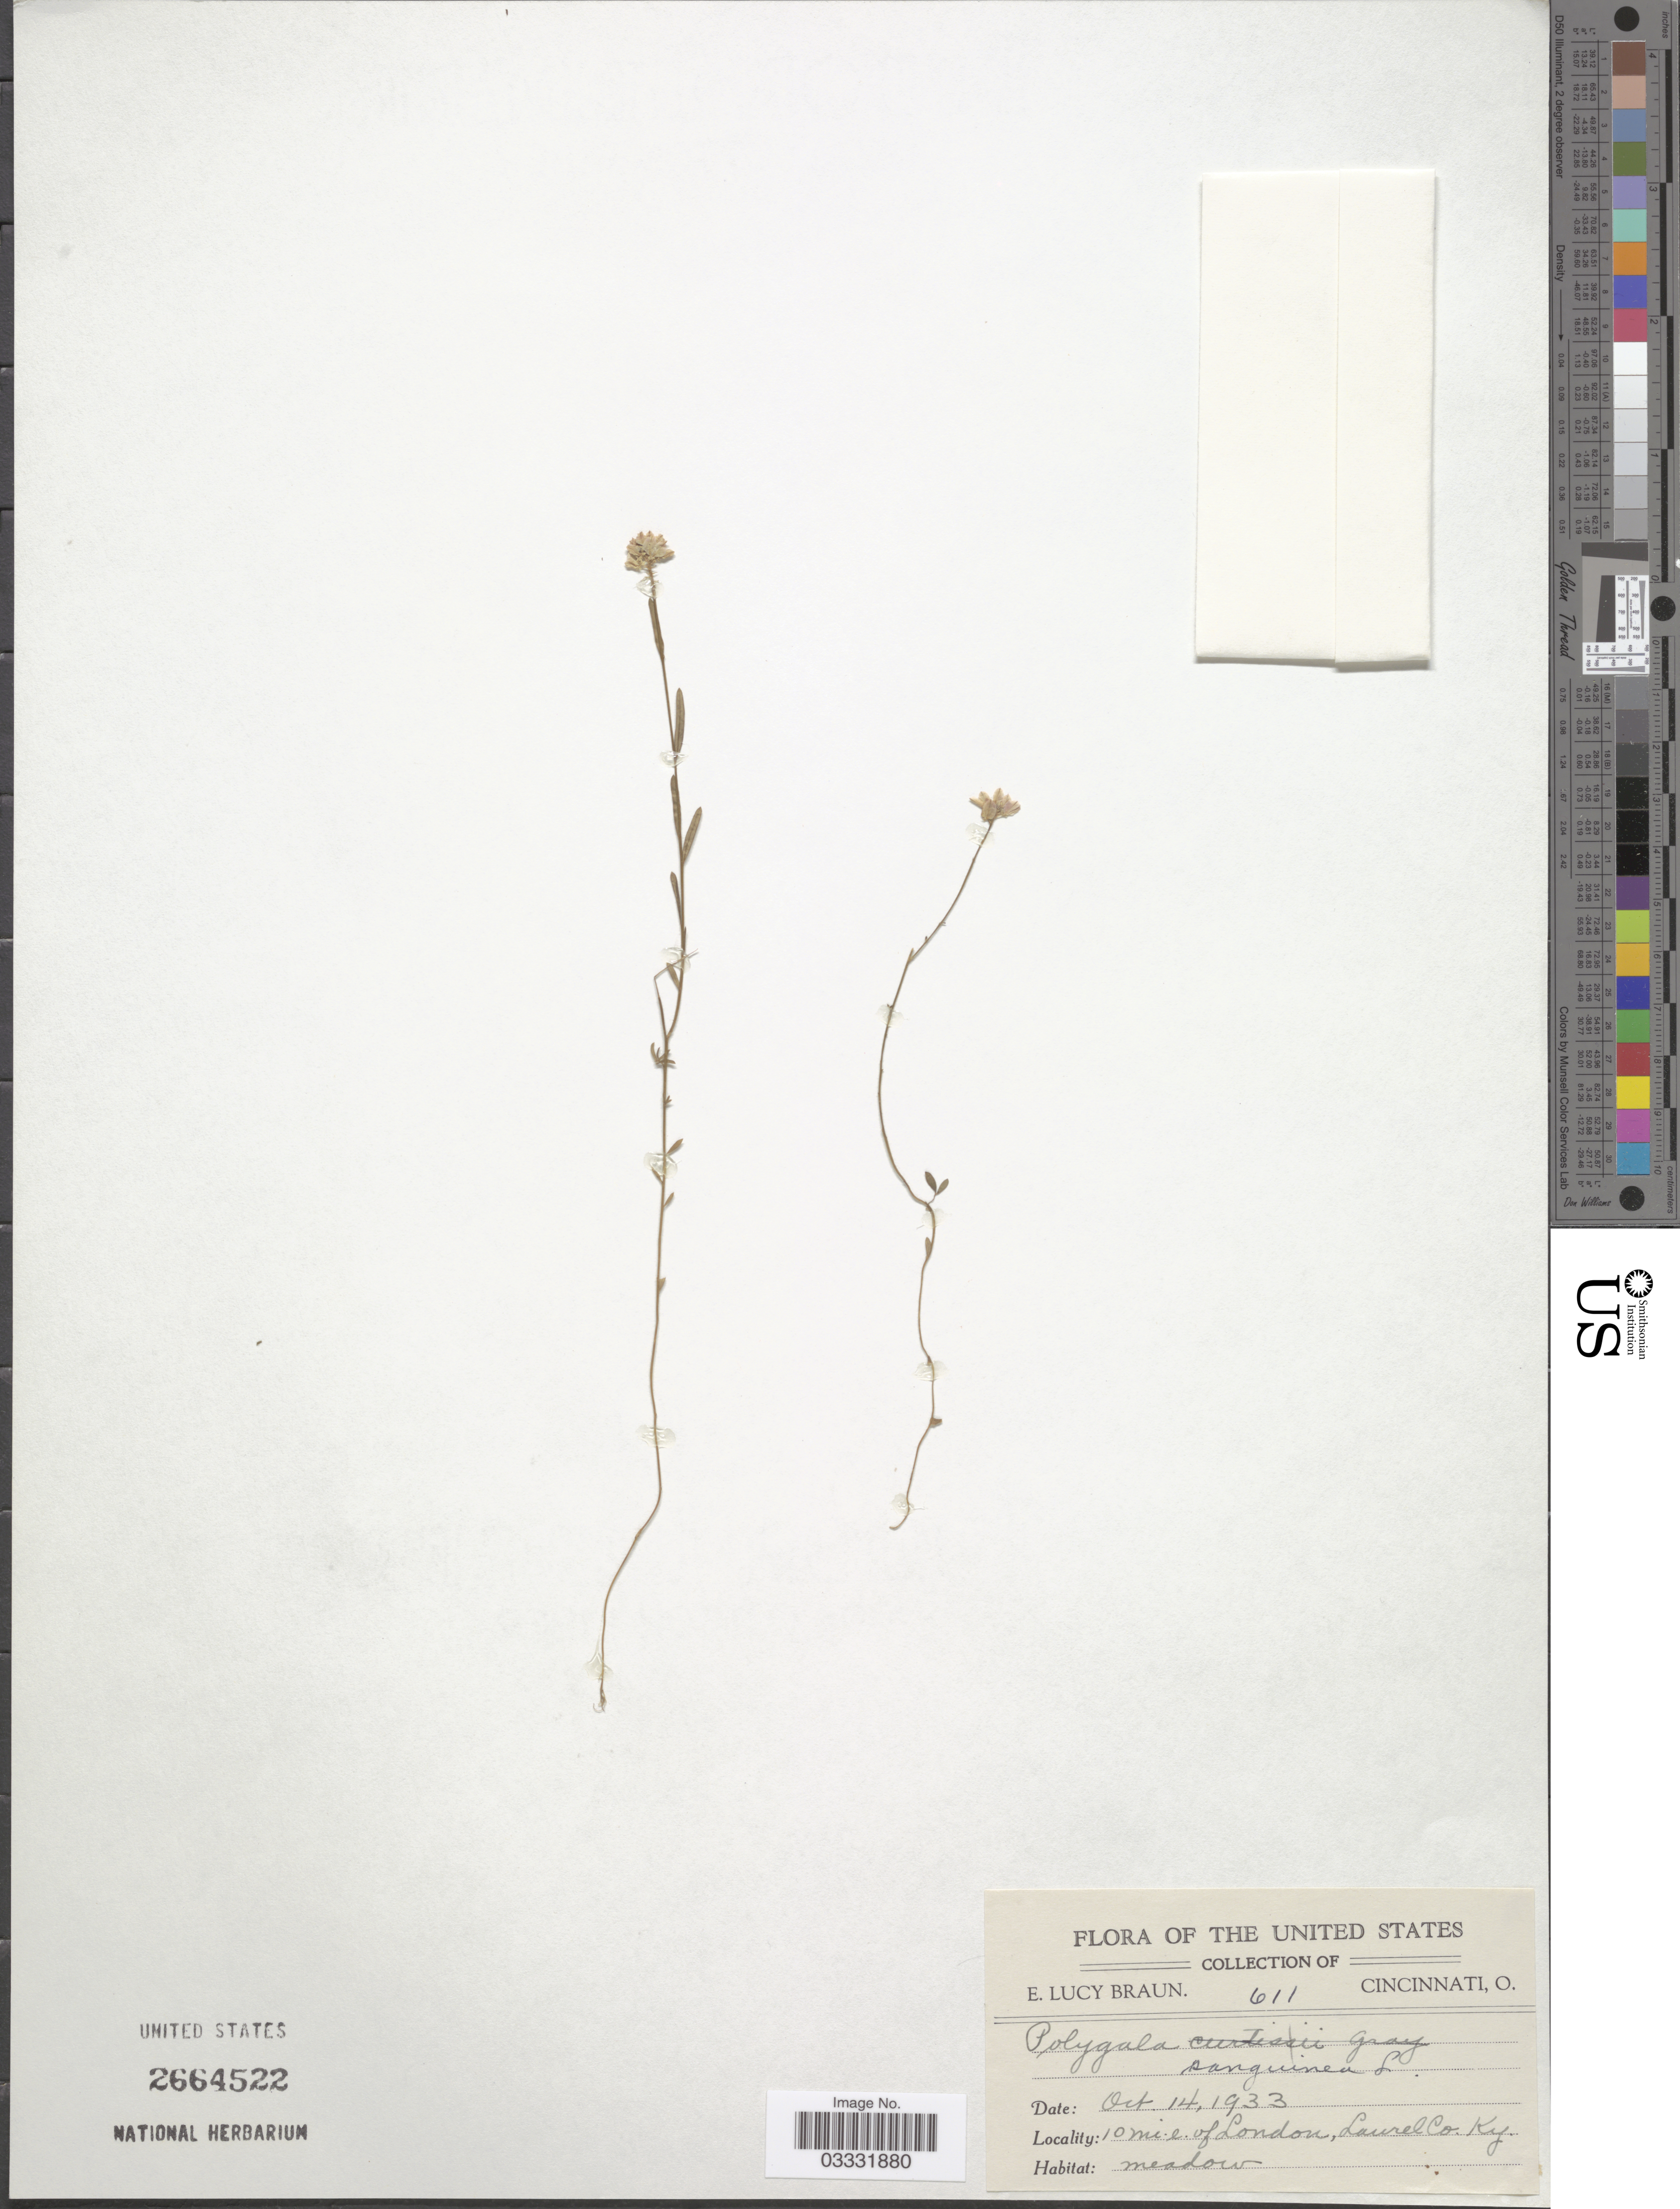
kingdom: Plantae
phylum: Tracheophyta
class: Magnoliopsida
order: Fabales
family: Polygalaceae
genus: Polygala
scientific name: Polygala sanguinea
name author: L.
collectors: E. L. Braun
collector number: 611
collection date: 1933-10-14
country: United States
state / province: Kentucky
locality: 10 mi. e. of London, Laurel Co.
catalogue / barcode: US 2664522